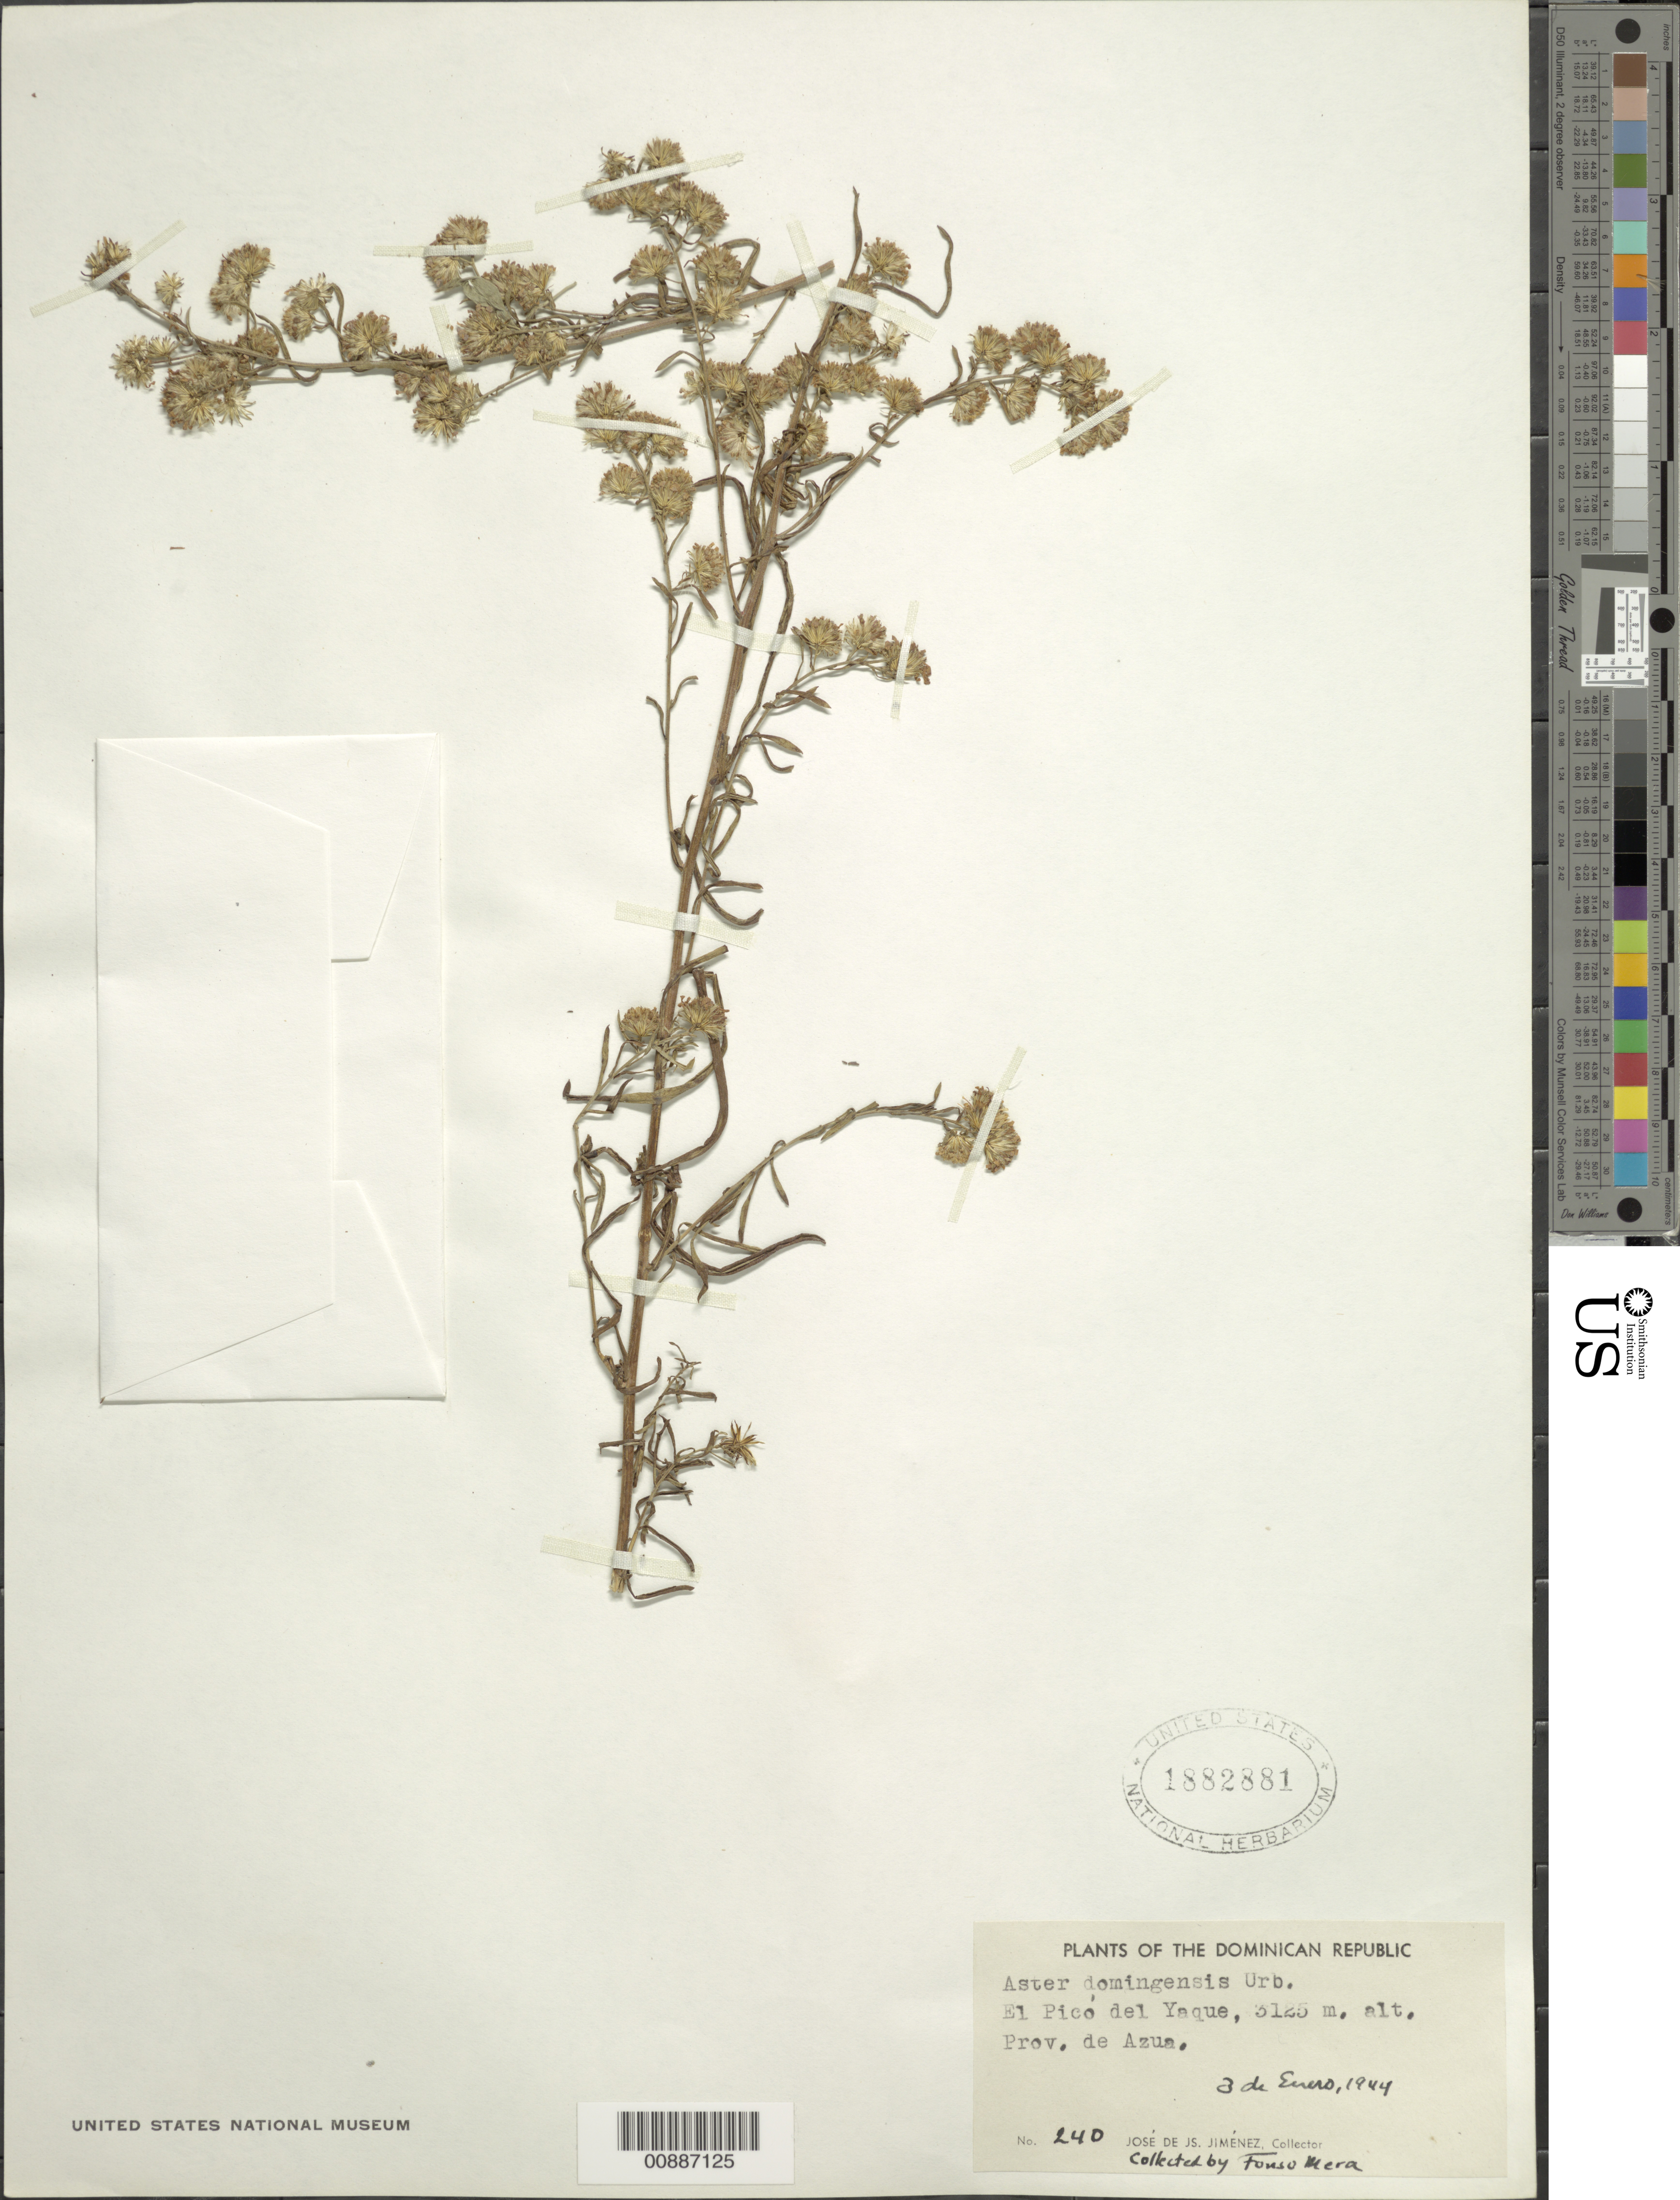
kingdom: Plantae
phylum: Tracheophyta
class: Magnoliopsida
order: Asterales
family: Asteraceae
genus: Symphyotrichum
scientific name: Symphyotrichum domingensis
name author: (Urb.) G.L. Nesom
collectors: F. Mera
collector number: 240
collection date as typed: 03 Jan 1944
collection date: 1944-01-03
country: Dominican Republic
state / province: Azua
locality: El Pico del Yaque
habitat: Montane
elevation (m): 3125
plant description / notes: Collected by F. Mera for J. de Js. Jiménez.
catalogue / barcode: US 1882881